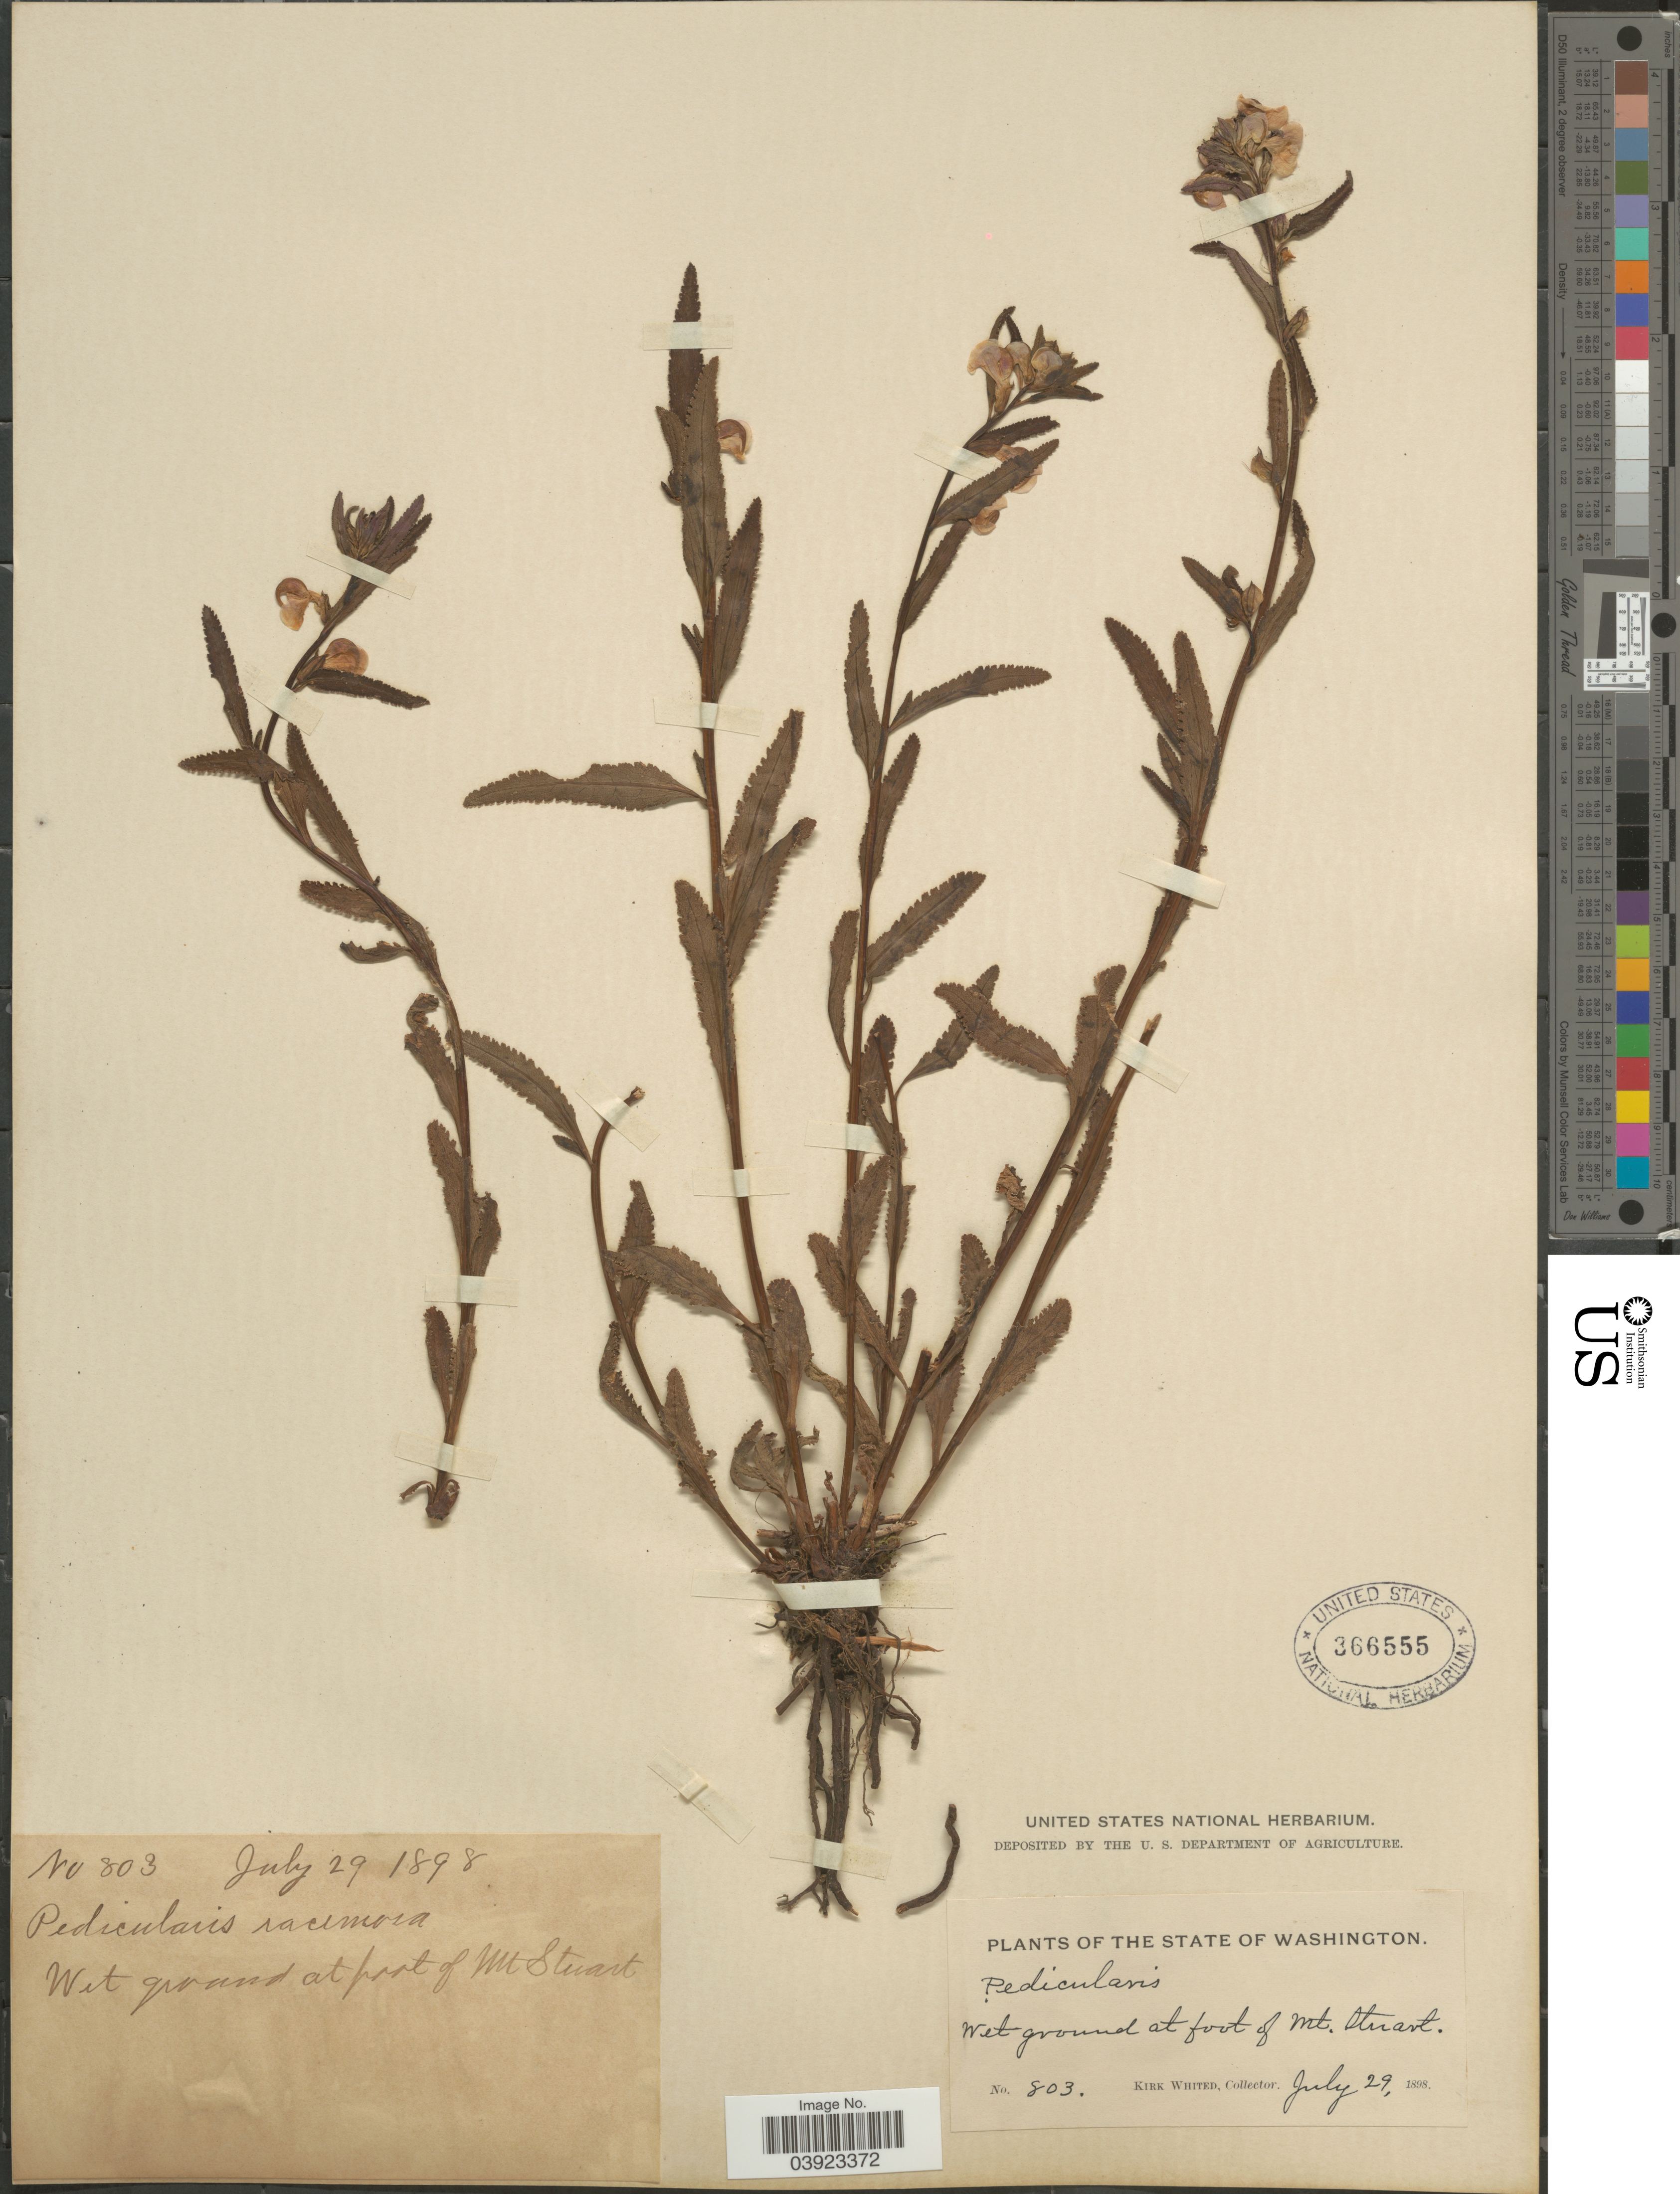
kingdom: Plantae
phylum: Tracheophyta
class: Magnoliopsida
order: Lamiales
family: Orobanchaceae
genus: Pedicularis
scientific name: Pedicularis racemosa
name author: Douglas ex Benth.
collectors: K. Whited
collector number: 803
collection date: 1898-07-29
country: United States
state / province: Washington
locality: At foot of Mt. Stuart.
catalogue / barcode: US 366555